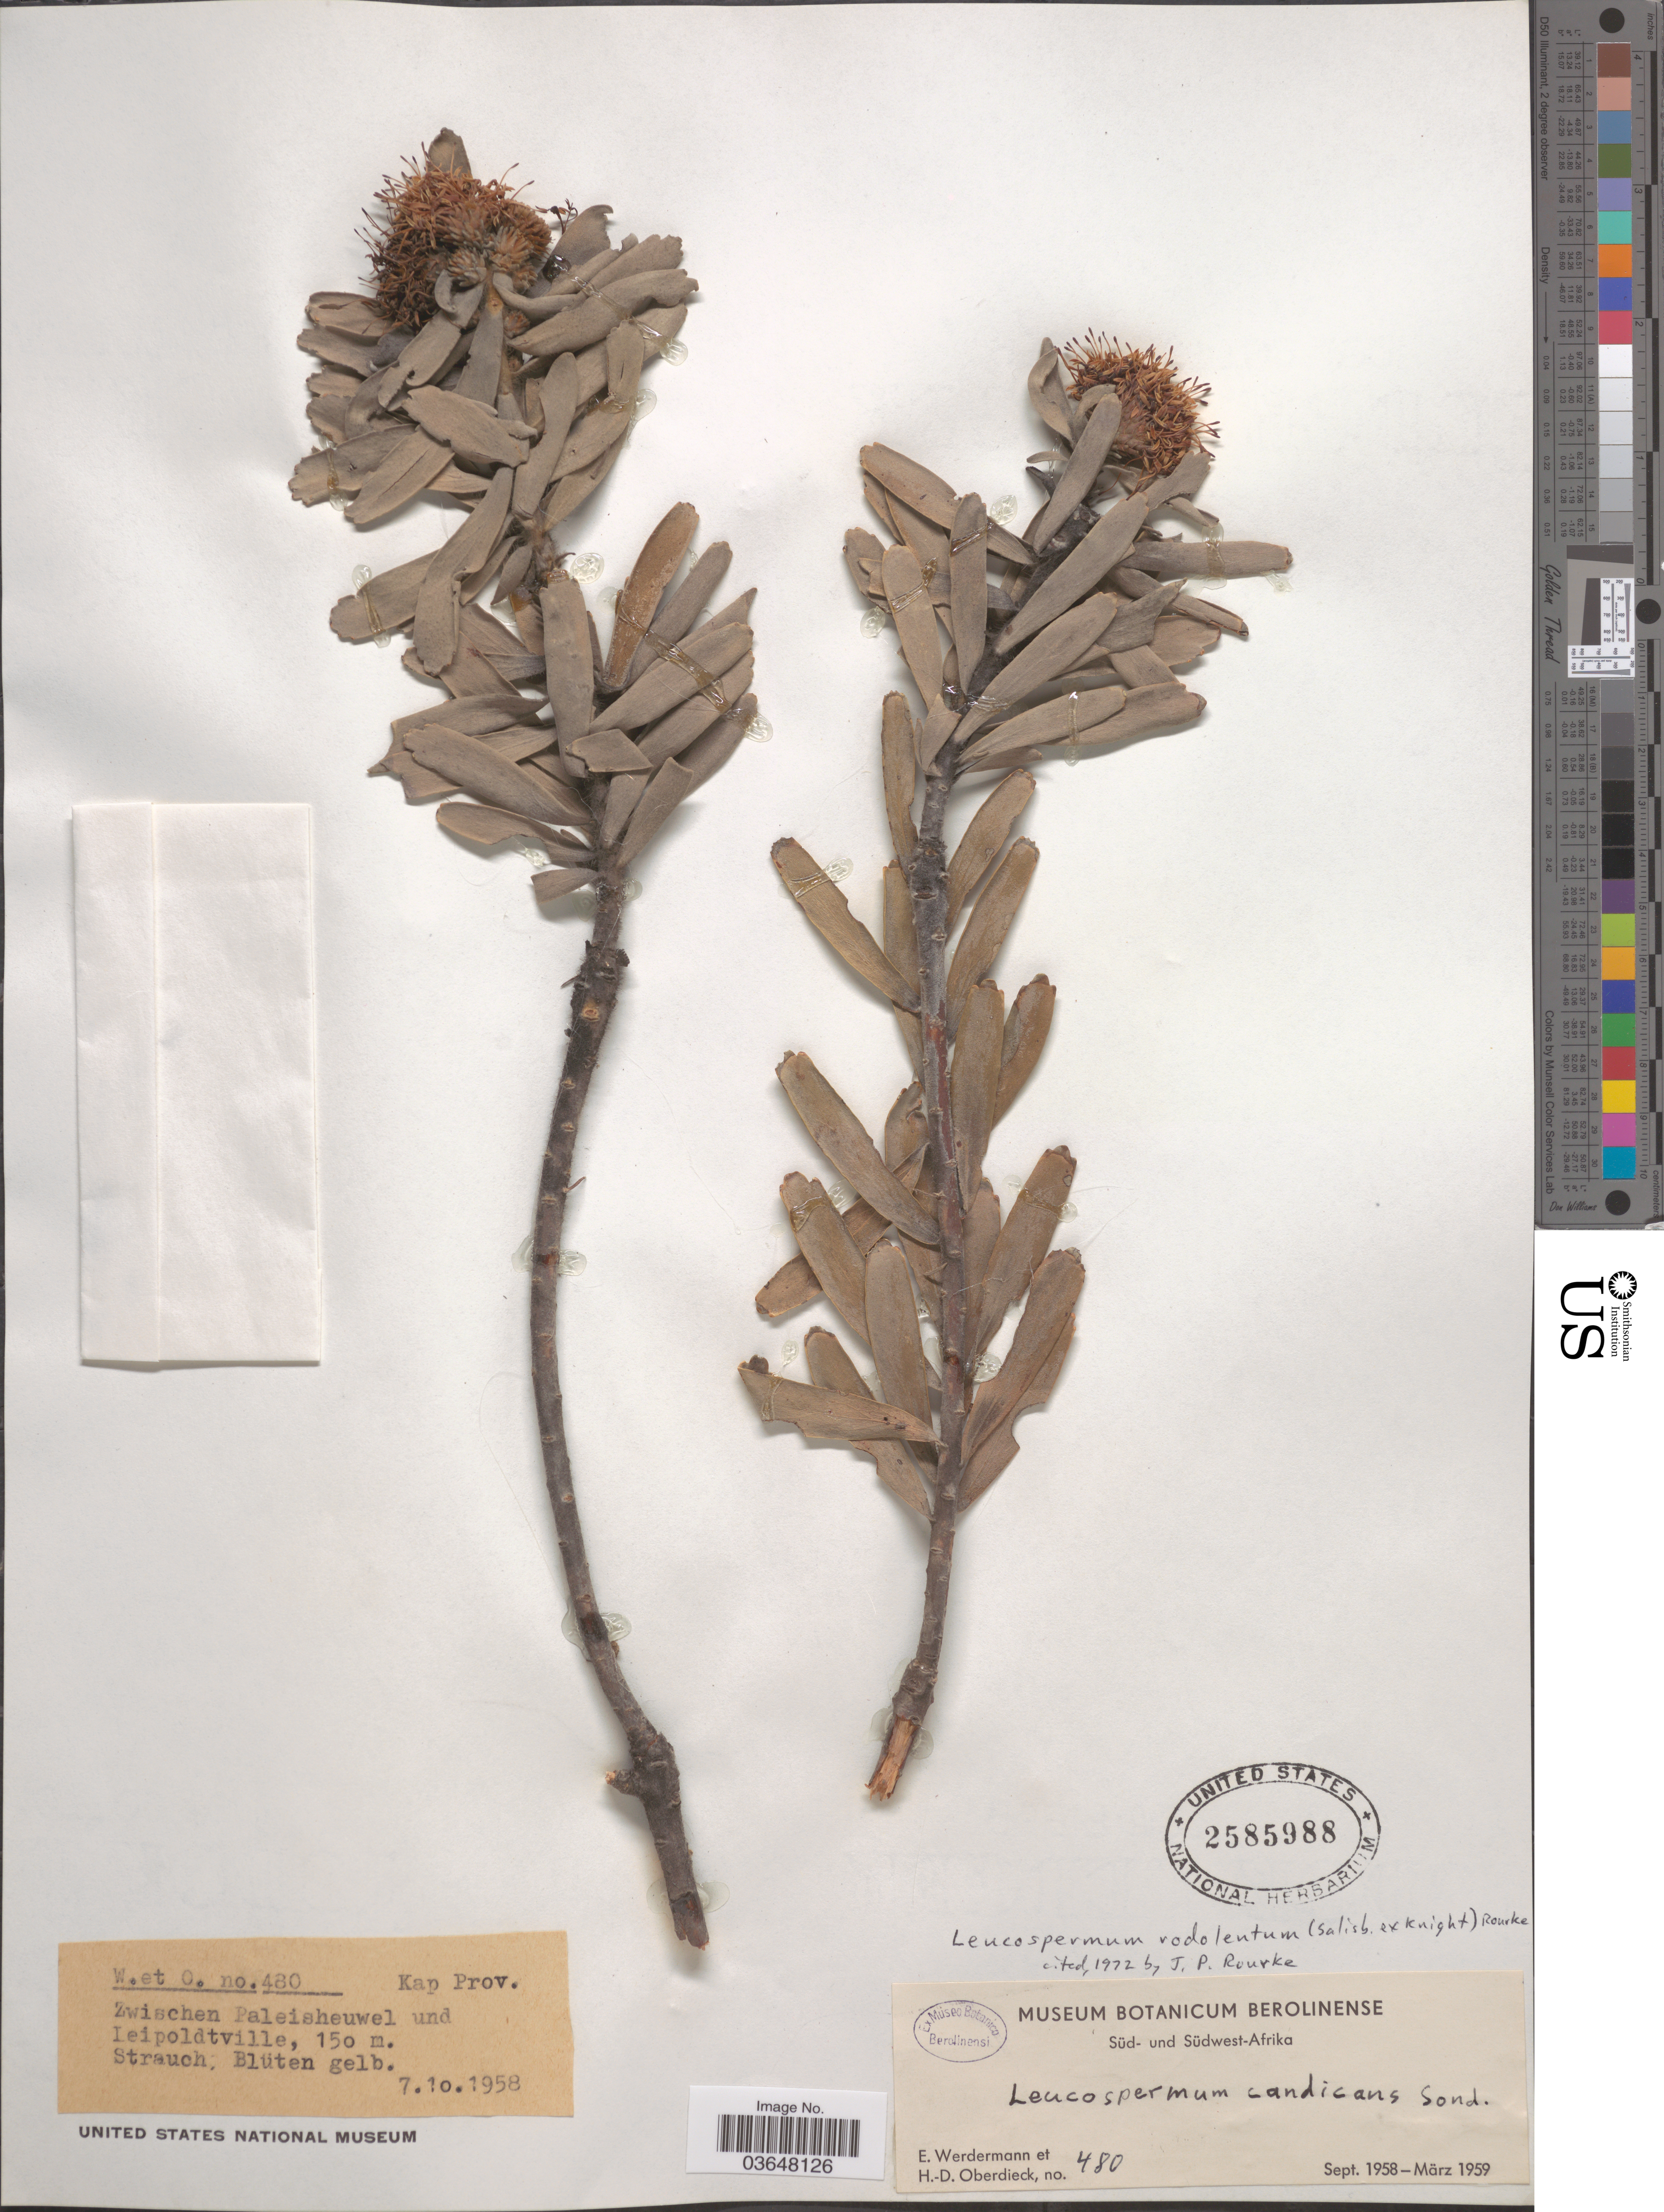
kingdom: Plantae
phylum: Tracheophyta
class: Magnoliopsida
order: Proteales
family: Proteaceae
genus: Leucospermum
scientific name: Leucospermum rodolentum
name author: Rourke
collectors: E. Werdermann & H. Oberdieck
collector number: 480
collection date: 1958-10-07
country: South Africa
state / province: Western Cape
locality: Kap Prov. Zwischen Paleisheuwel und Leipoldtville.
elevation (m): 150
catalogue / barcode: US 2585988